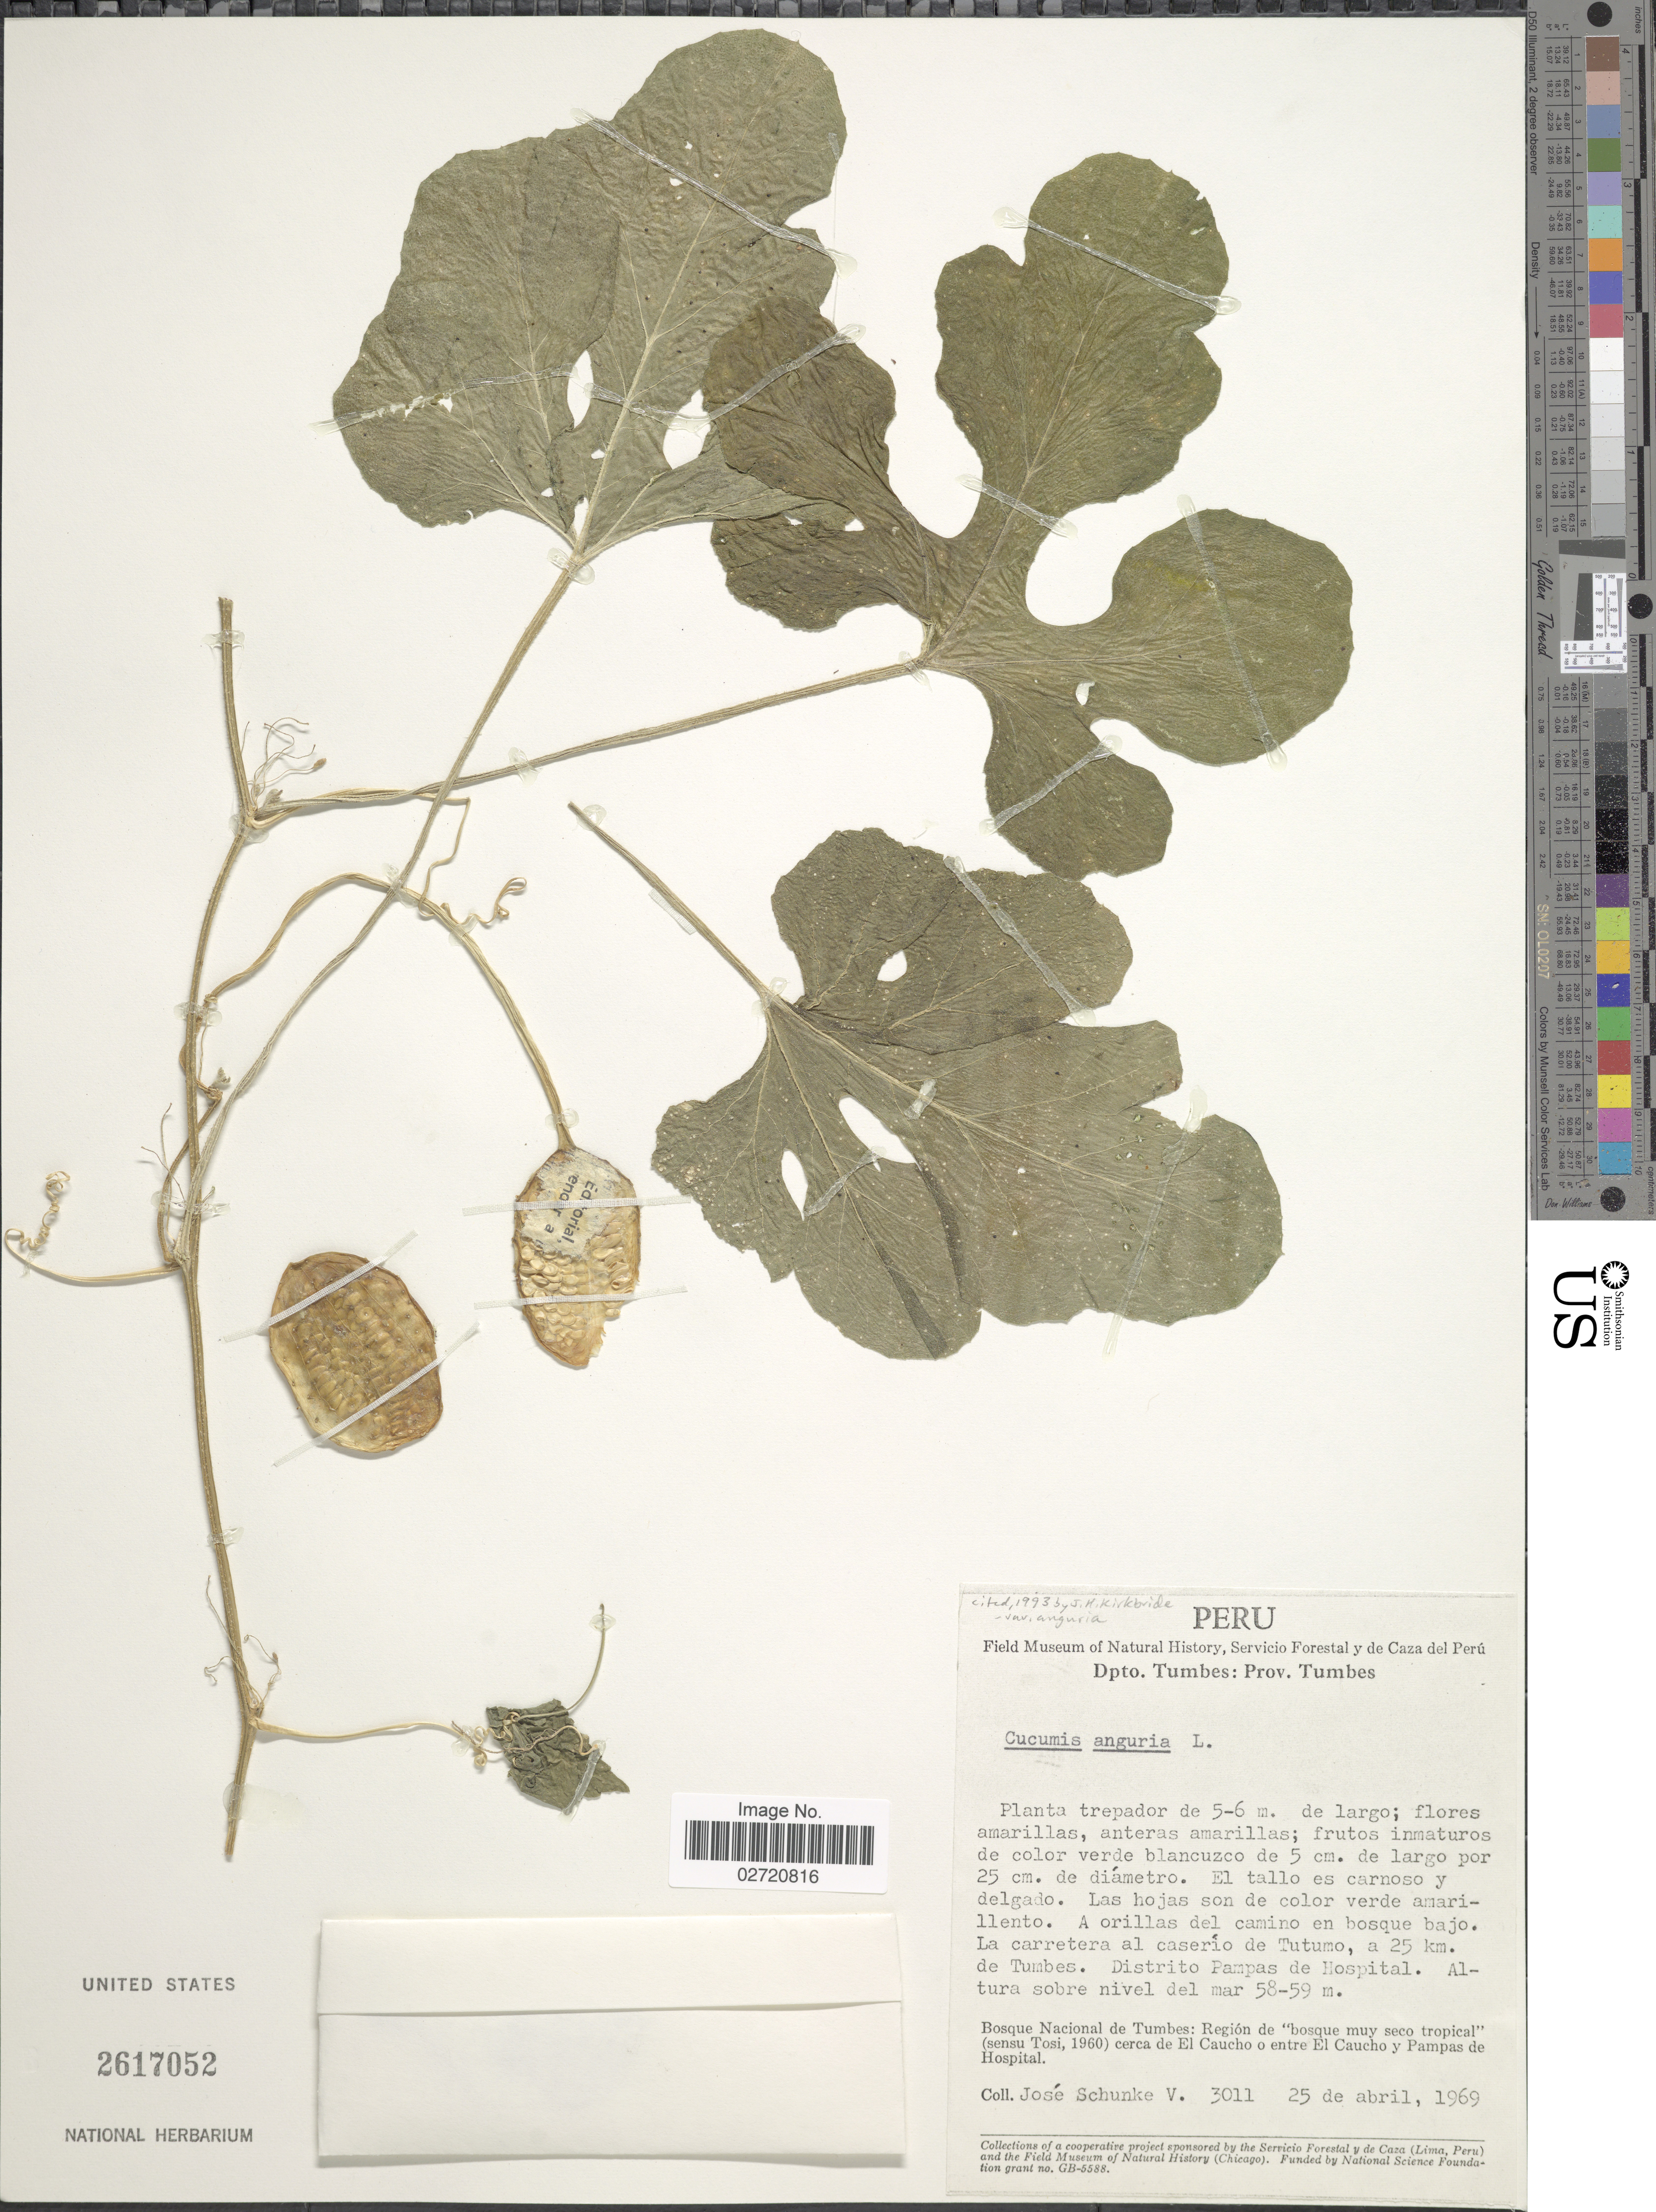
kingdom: Plantae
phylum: Tracheophyta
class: Magnoliopsida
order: Cucurbitales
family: Cucurbitaceae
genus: Cucumis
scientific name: Cucumis anguria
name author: L.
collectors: J. Schunke Vigo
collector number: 3011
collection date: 1969-04-25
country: Peru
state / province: Tumbes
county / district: Tumbes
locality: Dpto. Tumbes: Prov. Tumbes. La carretera al caserio de Tutumo, a 25 km. de Tumbes. Distrito Pampas de Hospital. Bosque Nacional de Tumbes: Region de "bosque muy seco tropical" (sensu Tosi, 1960) cerca de El Caucho o entre El Caucho y Pampas de Hospital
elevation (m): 58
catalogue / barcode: US 2617052